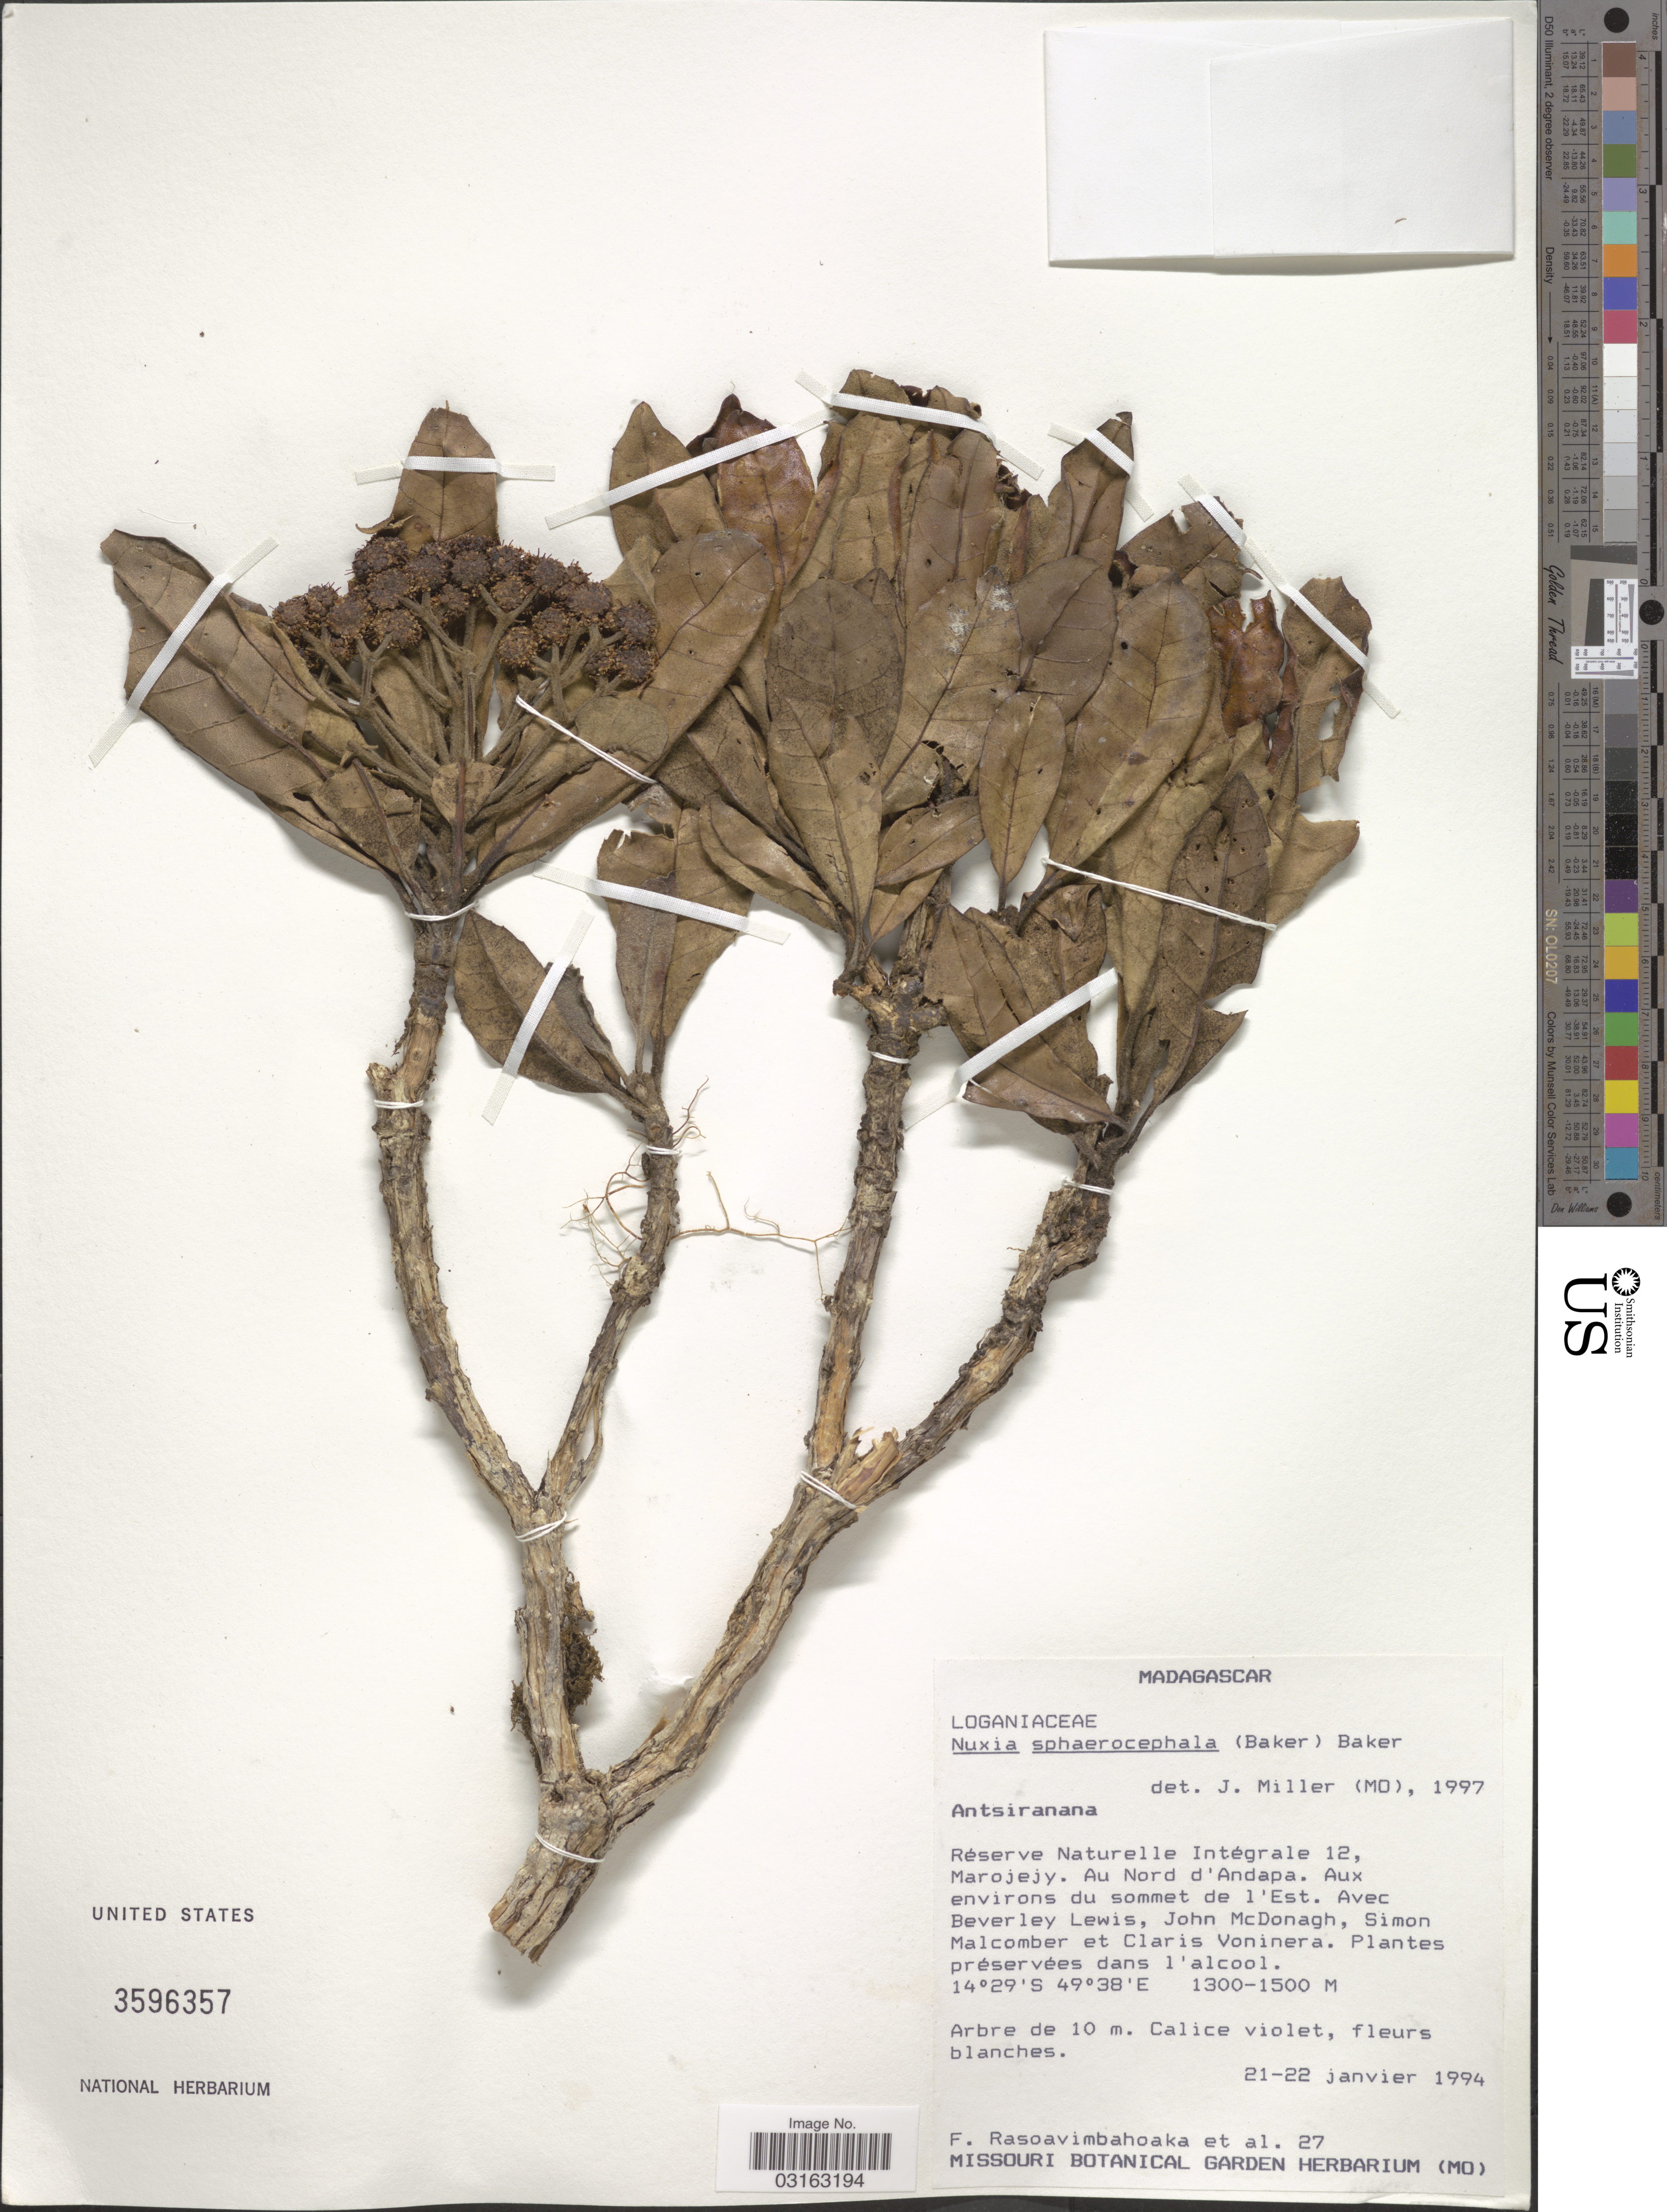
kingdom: Plantae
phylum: Tracheophyta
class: Magnoliopsida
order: Lamiales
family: Stilbaceae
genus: Nuxia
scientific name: Nuxia sphaerocephala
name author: (Baker) Baker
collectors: F. Rasoavimbahoaka, B. A. Lewis, J. McDonagh, S. T. Malcomber & C. Voninera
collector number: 27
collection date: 1994-01-21/1994-01-22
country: Madagascar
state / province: Sava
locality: Réserve Naturelle Intégrale 12, Marojejy. Au Nord d'Andapa. Aux environs du sommet de l'Est.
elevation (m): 1300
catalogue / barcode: US 3596357